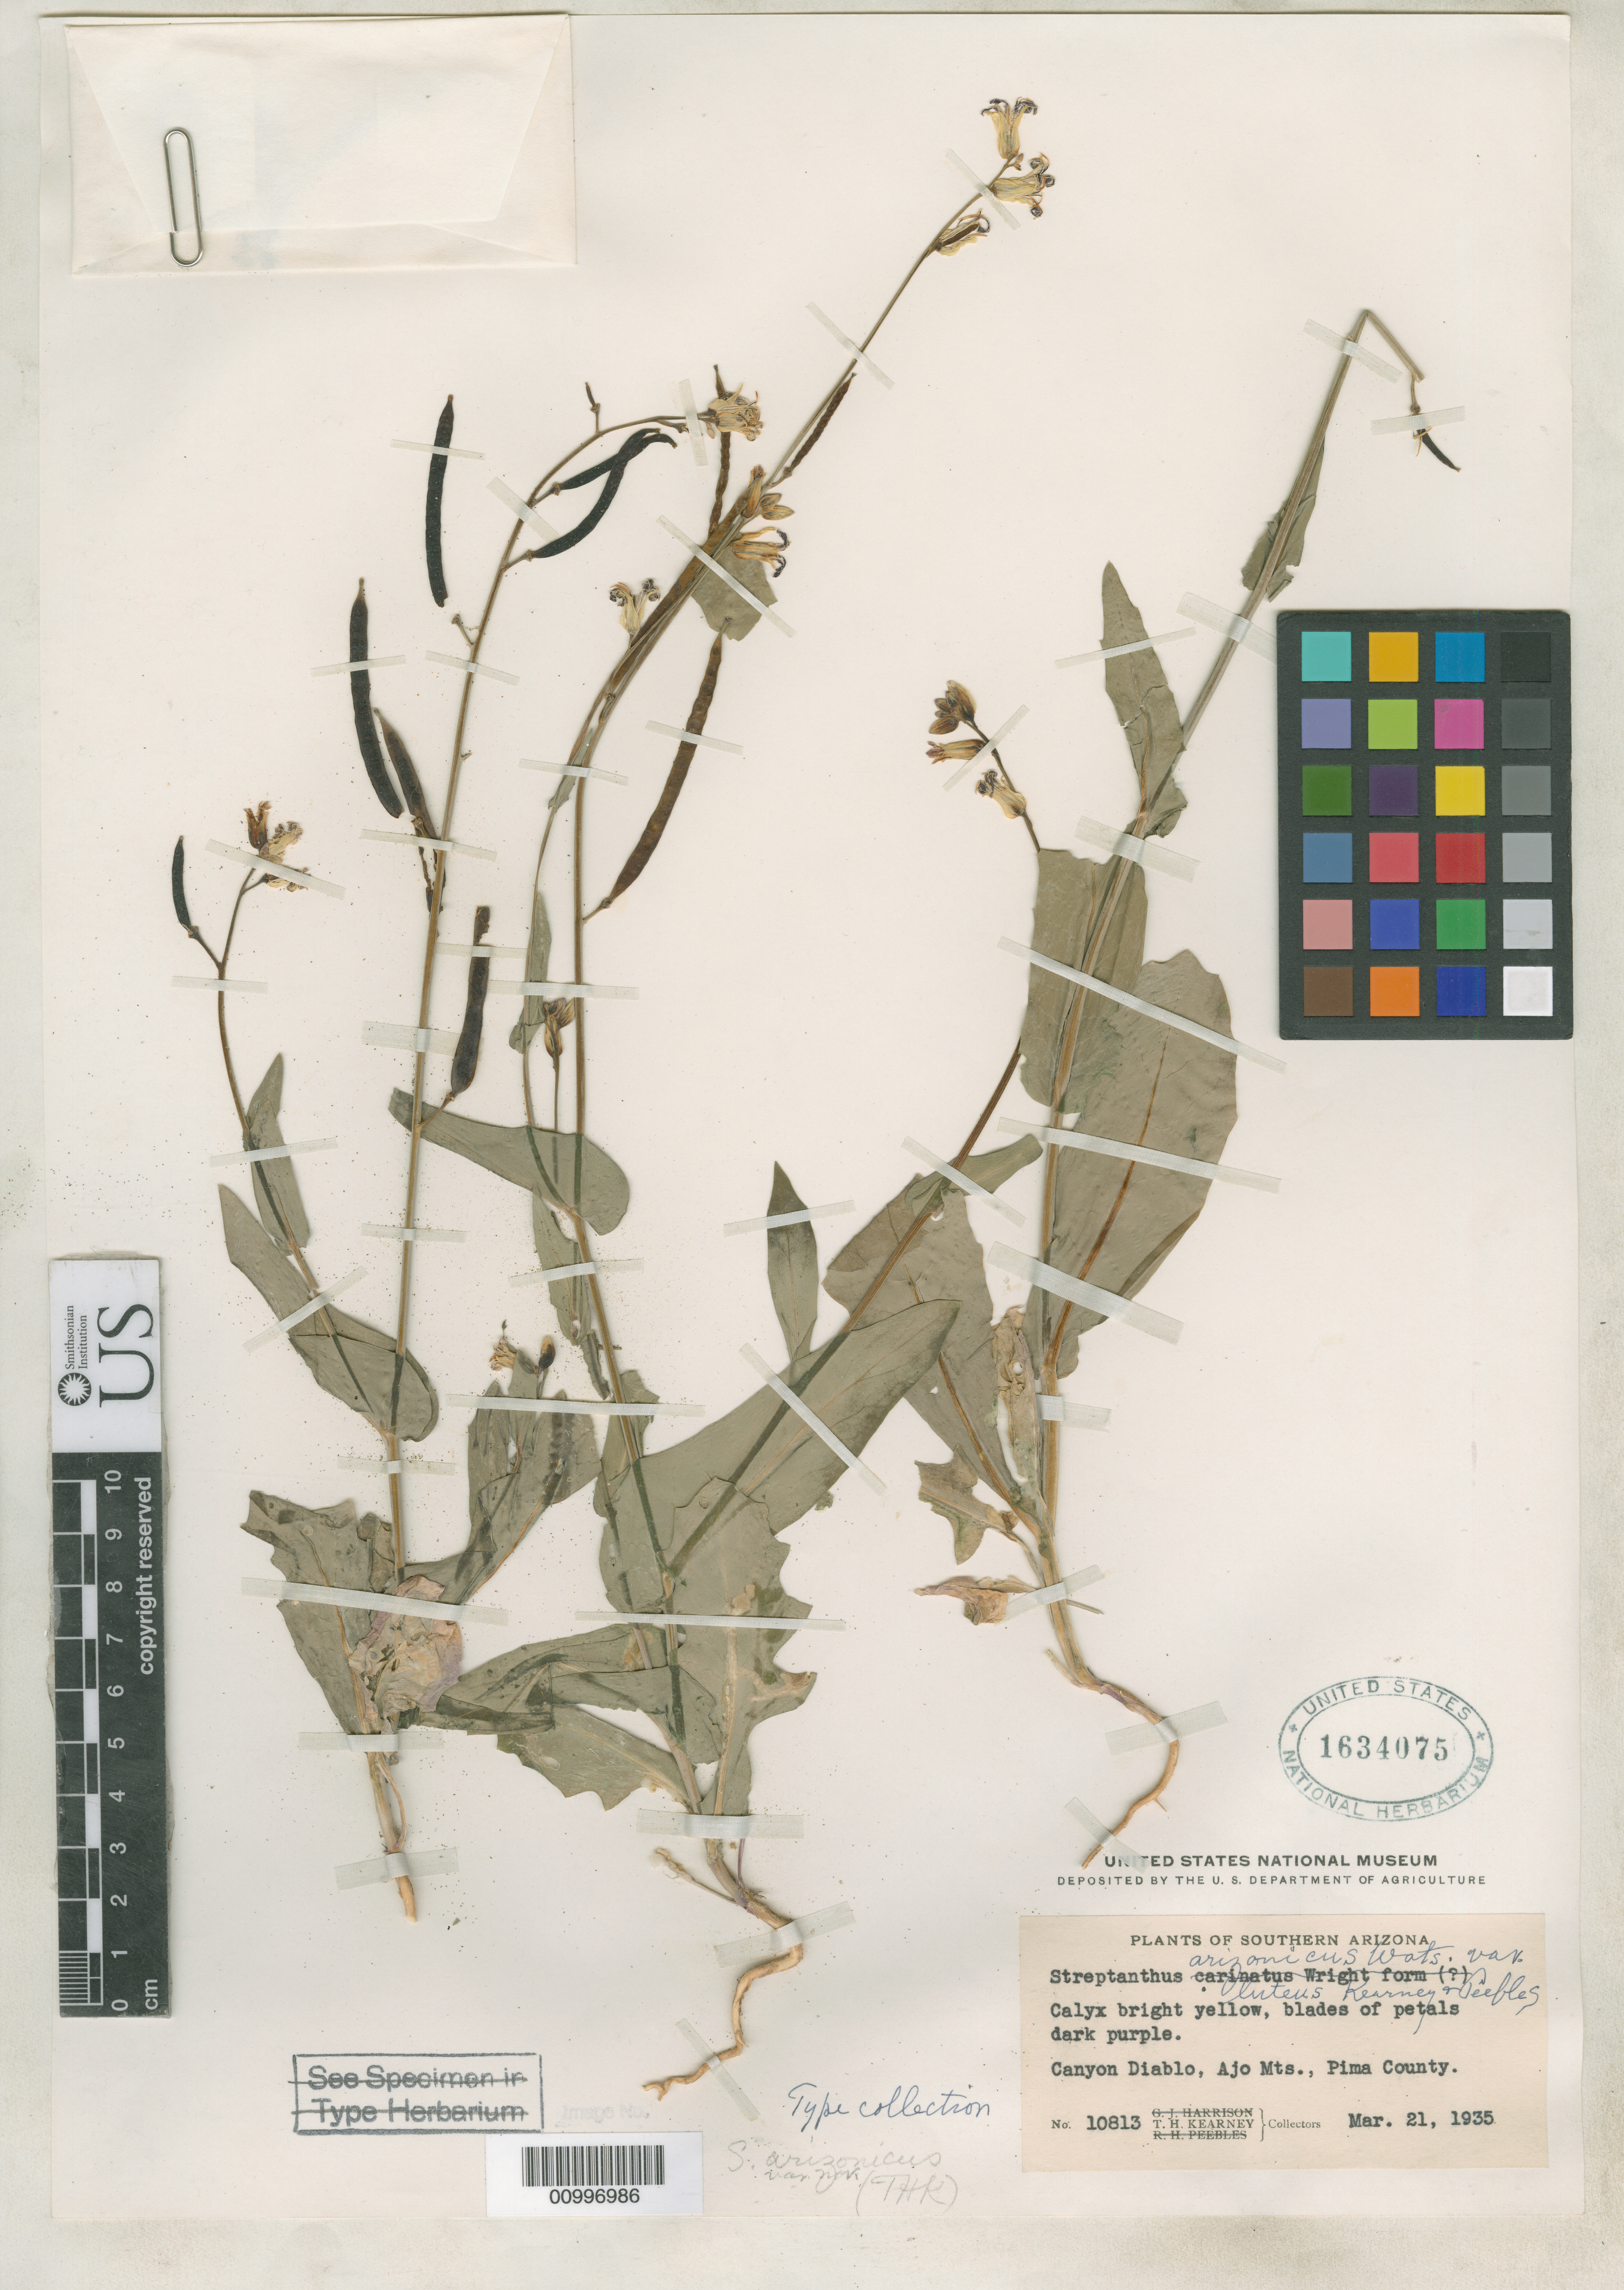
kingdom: Plantae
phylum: Tracheophyta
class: Magnoliopsida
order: Brassicales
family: Brassicaceae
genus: Streptanthus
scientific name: Streptanthus arizonicus var. luteus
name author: Kearney & Peebles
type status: Isotype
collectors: T. H. Kearney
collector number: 10813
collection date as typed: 21 Mar 1935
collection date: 1935-03-21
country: United States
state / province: Arizona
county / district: Pima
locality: Canyon Diable, Ajo Mts.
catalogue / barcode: US 1634075